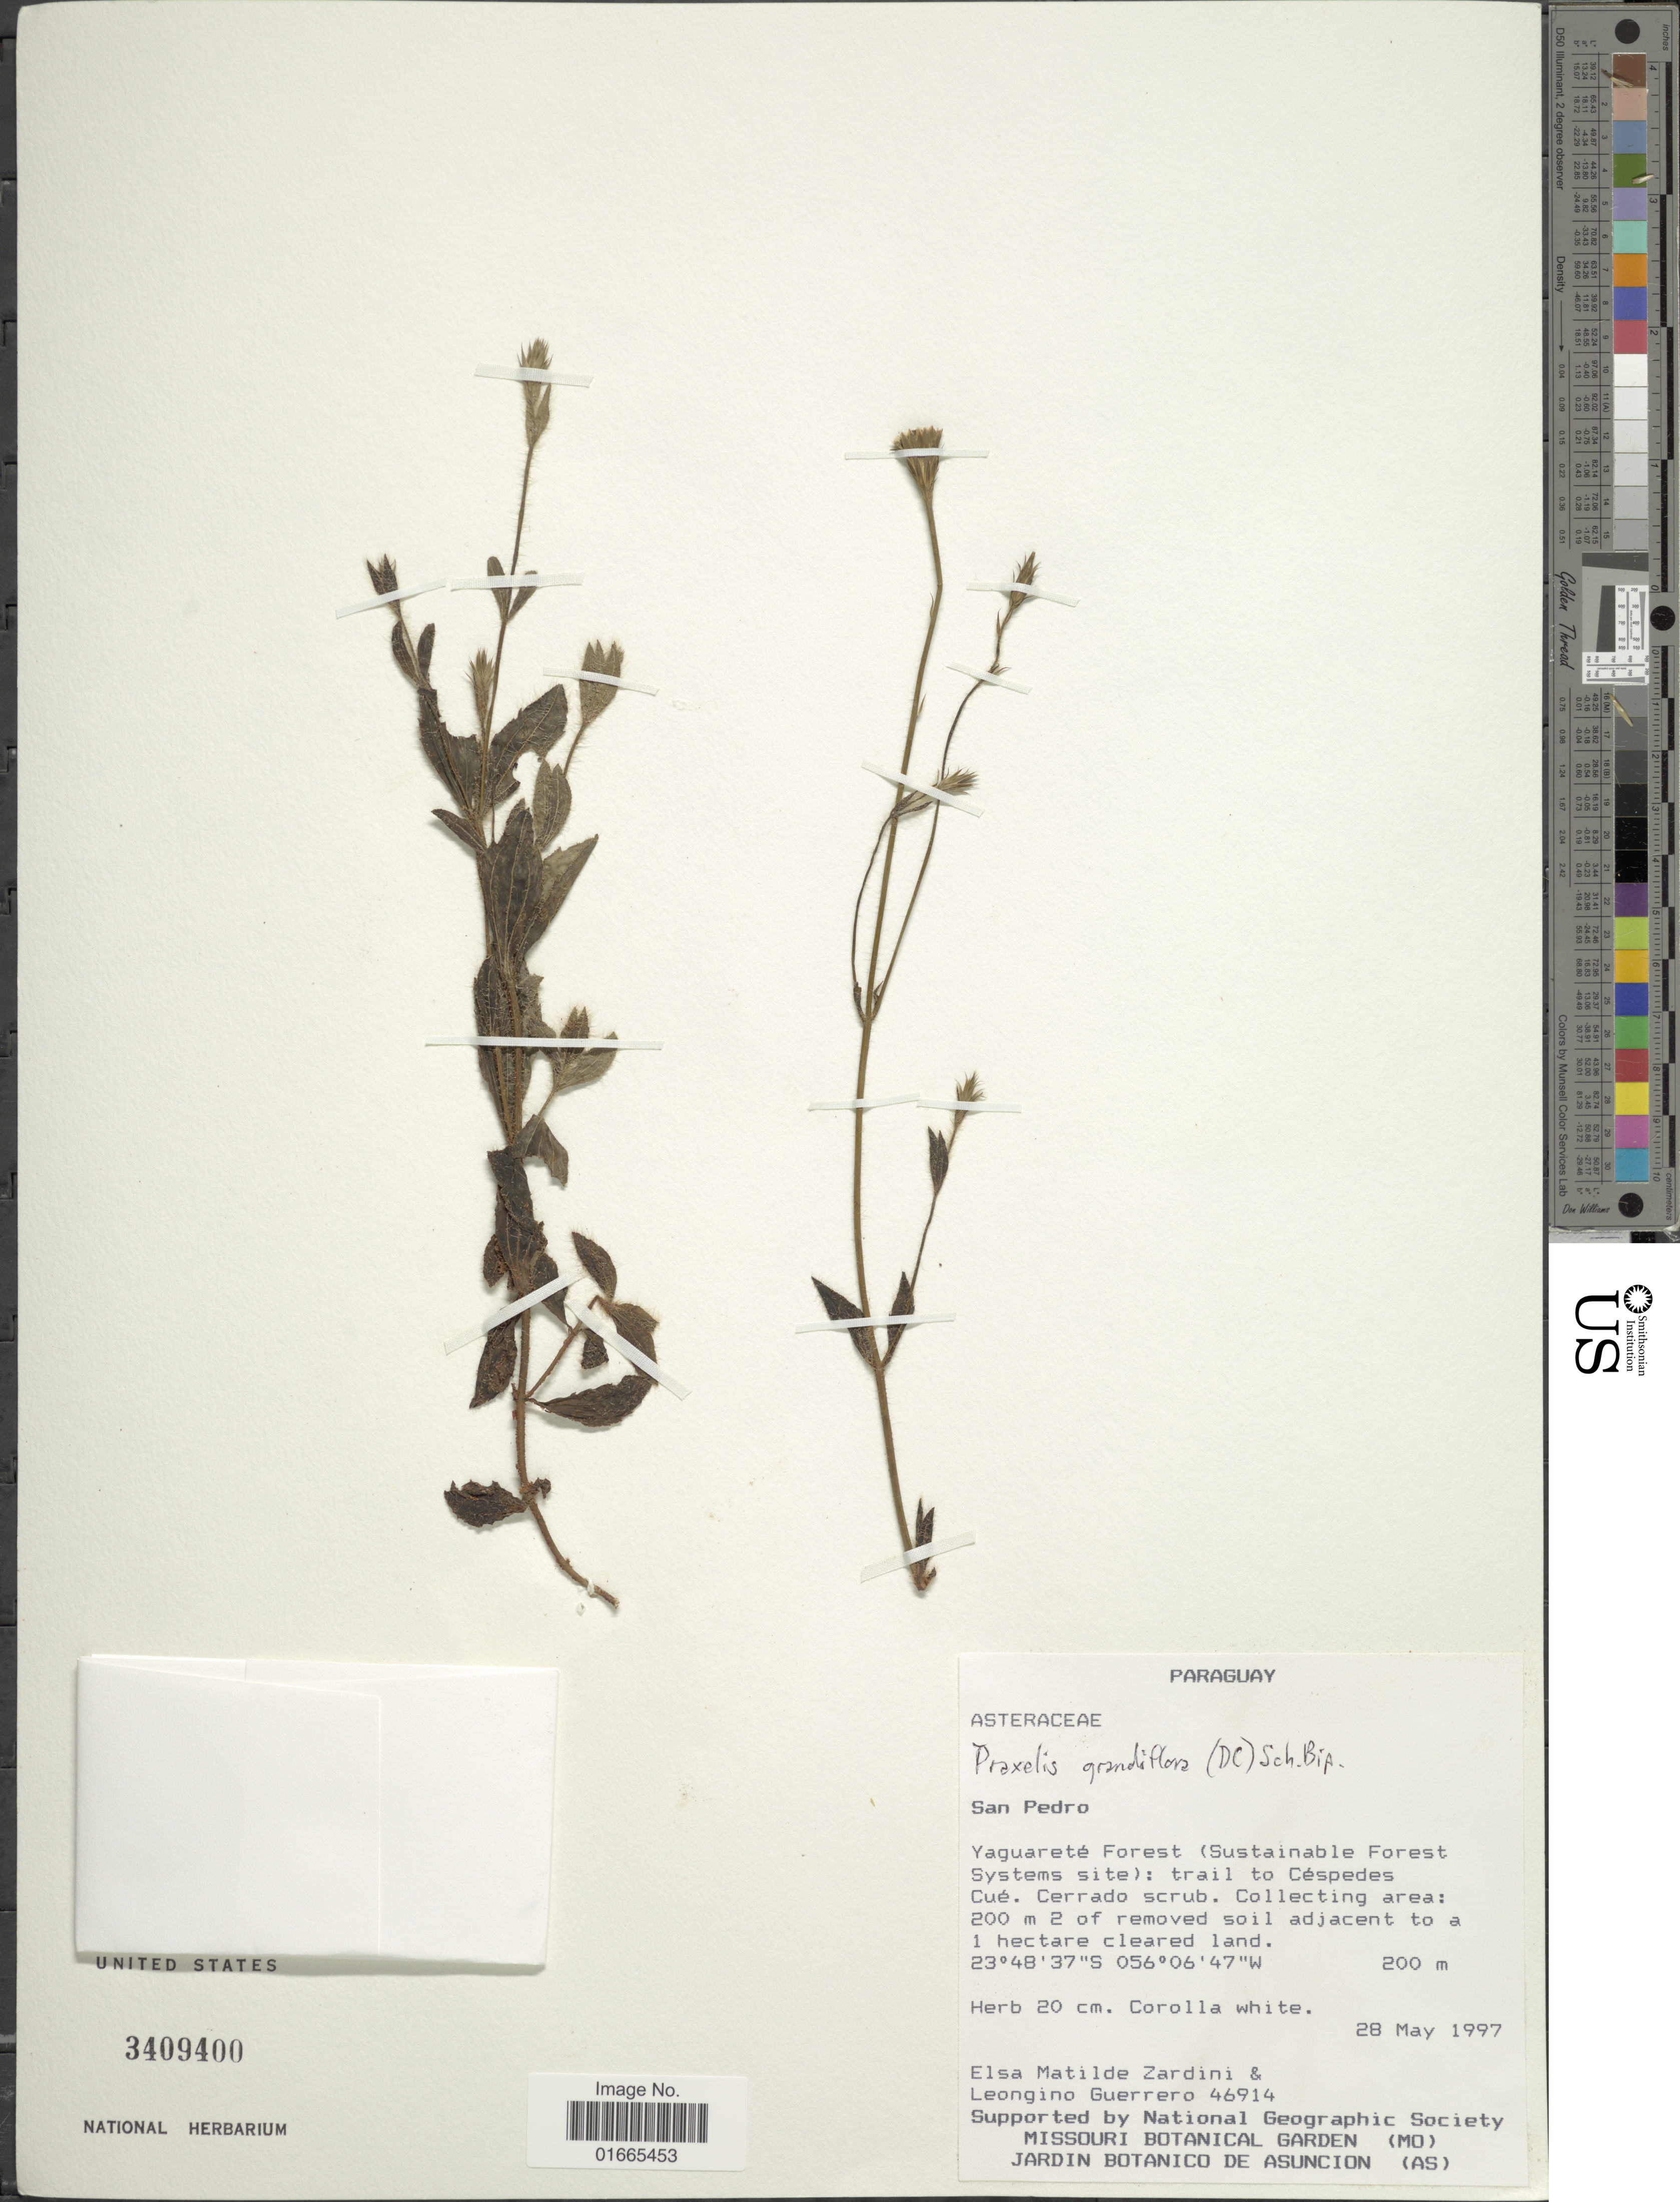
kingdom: Plantae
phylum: Tracheophyta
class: Magnoliopsida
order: Asterales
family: Asteraceae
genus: Praxelis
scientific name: Praxelis grandiflora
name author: (DC.) R.M. King & H. Rob.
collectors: E. M. Zardini & L. Guerrero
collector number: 46914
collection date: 1997-05-28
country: Paraguay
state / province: San Pedro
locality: Yaguareté Forest (Sustainable Forest Systems site): trail to Céspedes Cué.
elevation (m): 200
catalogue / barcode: US 3409400